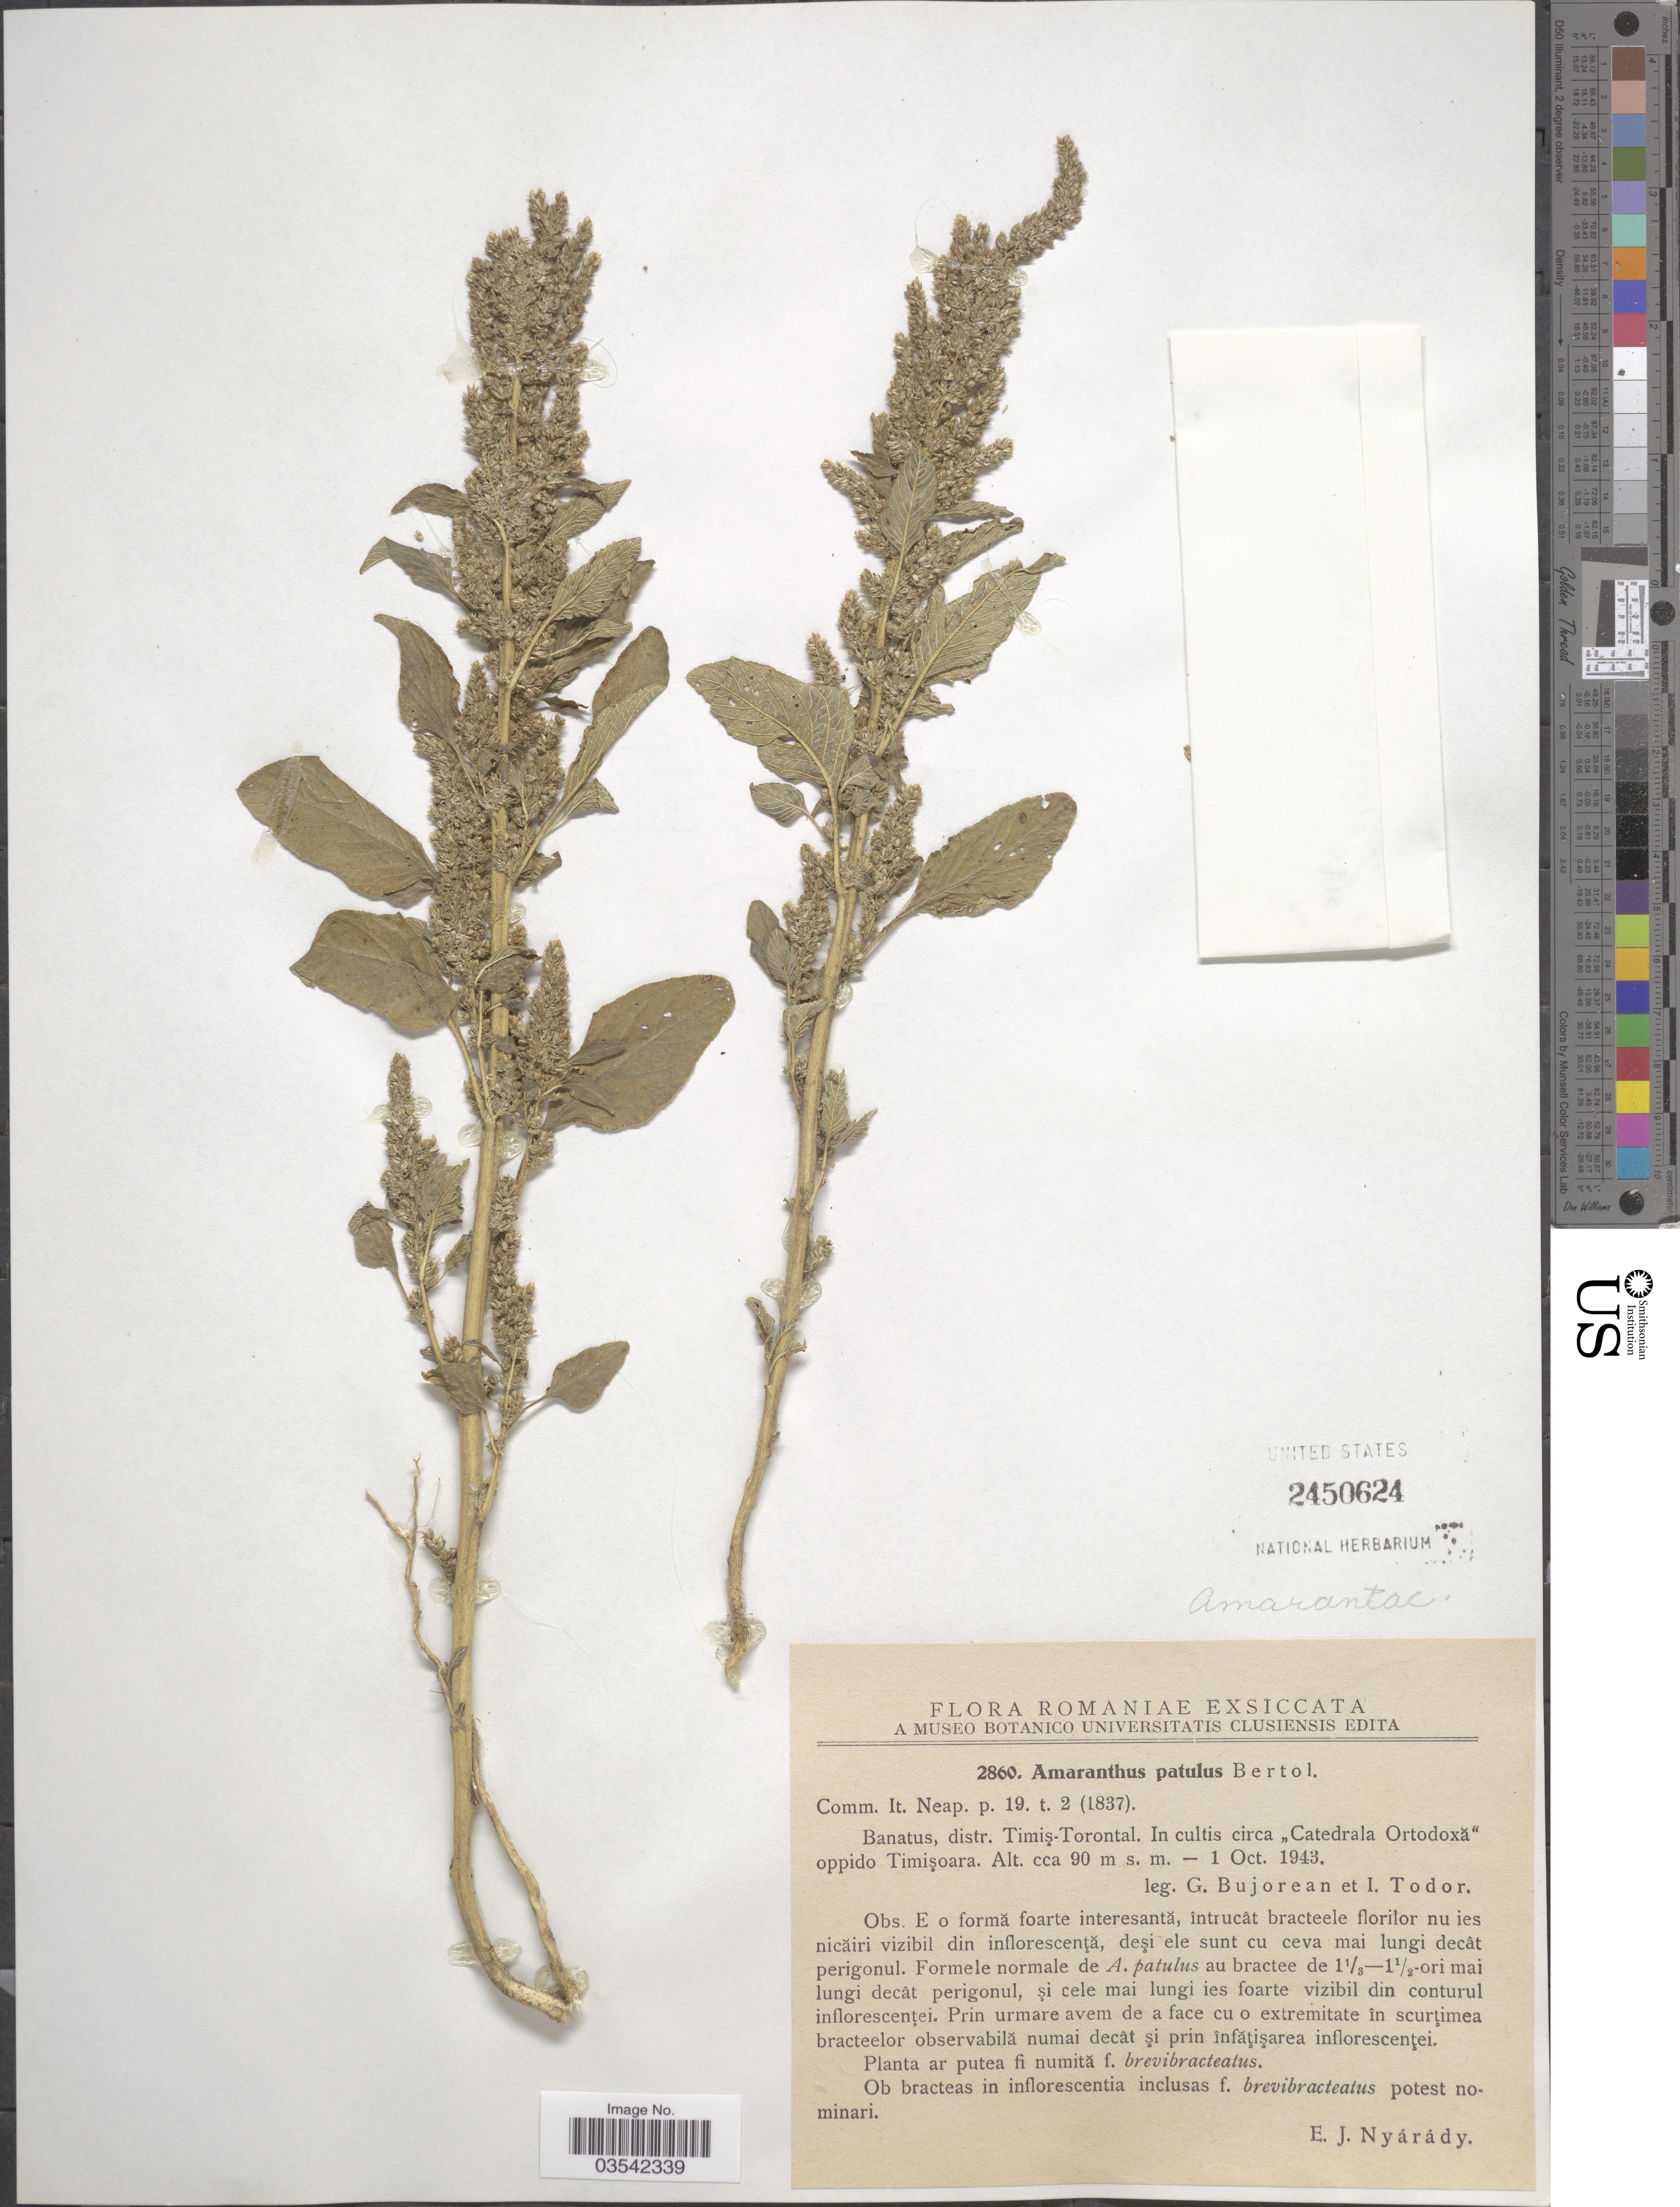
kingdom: Plantae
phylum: Tracheophyta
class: Magnoliopsida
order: Caryophyllales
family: Amaranthaceae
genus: Amaranthus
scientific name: Amaranthus patulus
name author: Bertol.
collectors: G. Bujorean & I. Todor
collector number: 2860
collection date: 1943-10-01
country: Romania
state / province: Timis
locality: Banatus, distr. Timiş-Torontal. In cultis circa "Catedrala Ortodoxă" oppido Timişoara.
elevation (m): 90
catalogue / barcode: US 2450624